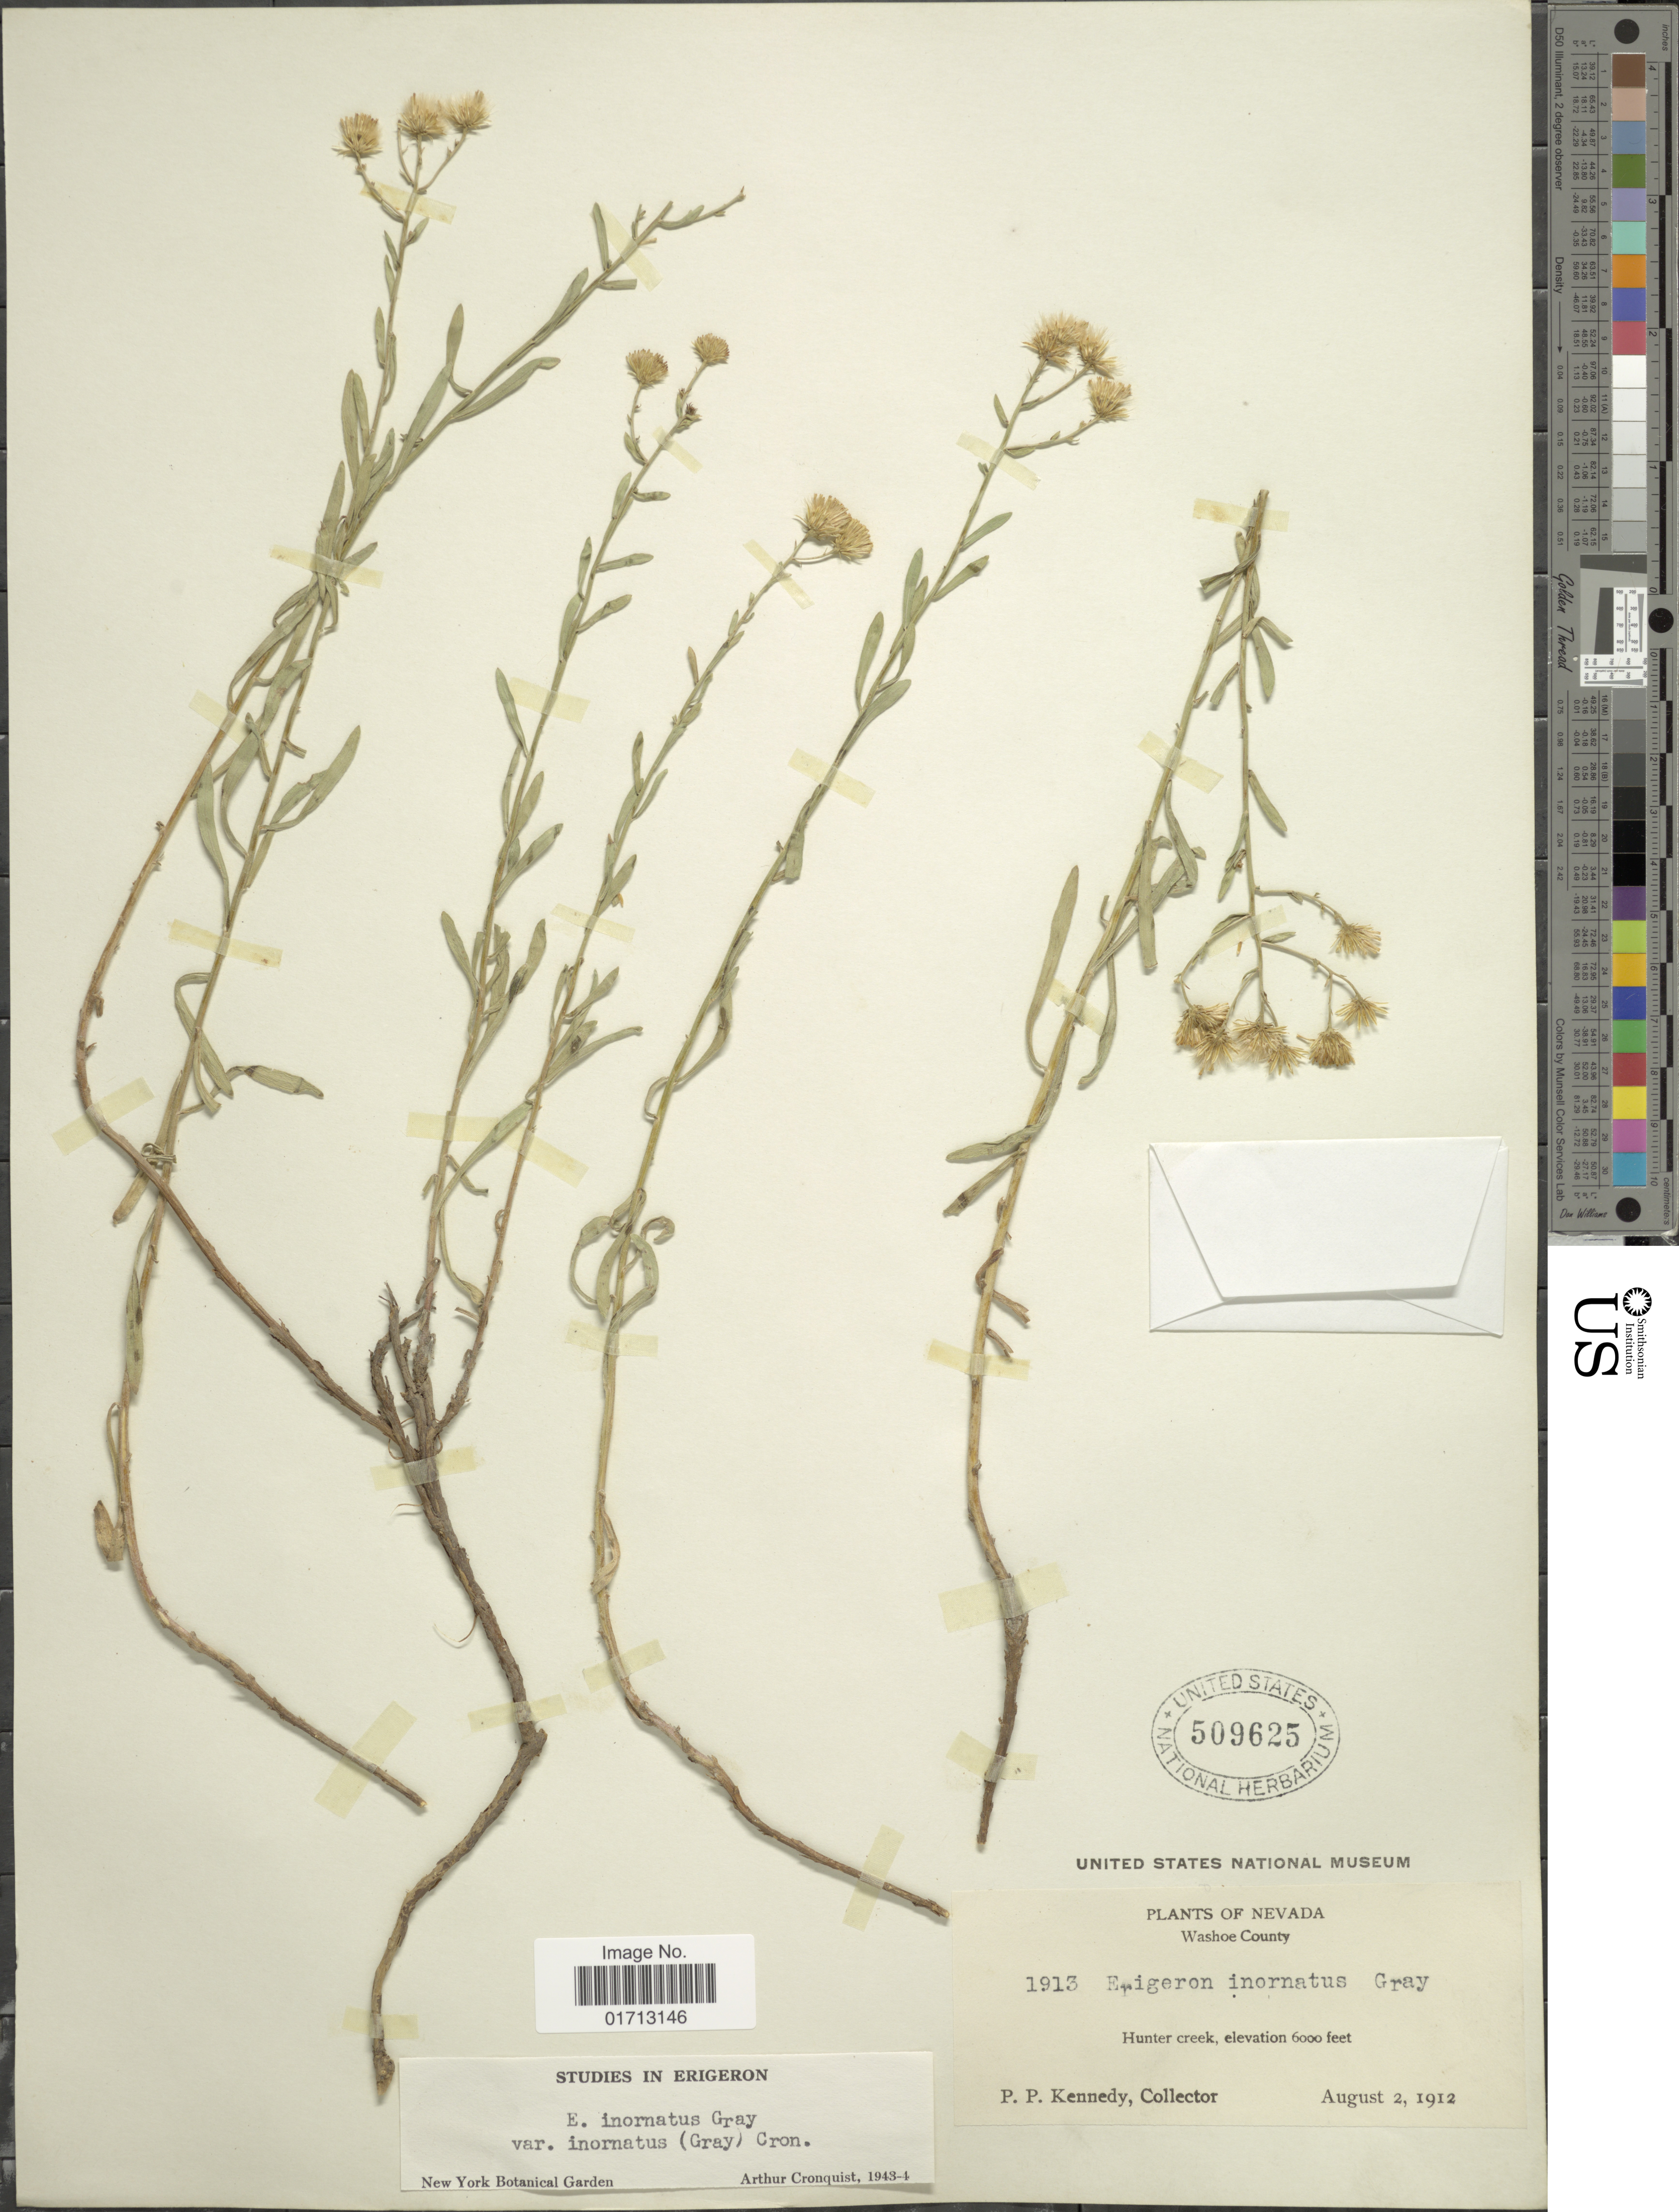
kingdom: Plantae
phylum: Tracheophyta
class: Magnoliopsida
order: Asterales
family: Asteraceae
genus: Erigeron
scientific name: Erigeron inornatus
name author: (A. Gray) A. Gray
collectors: P. Kennedy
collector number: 1913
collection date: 1912-08-02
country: United States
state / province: Nevada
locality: Washoe County, Hunter Creek.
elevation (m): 1829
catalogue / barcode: US 509625